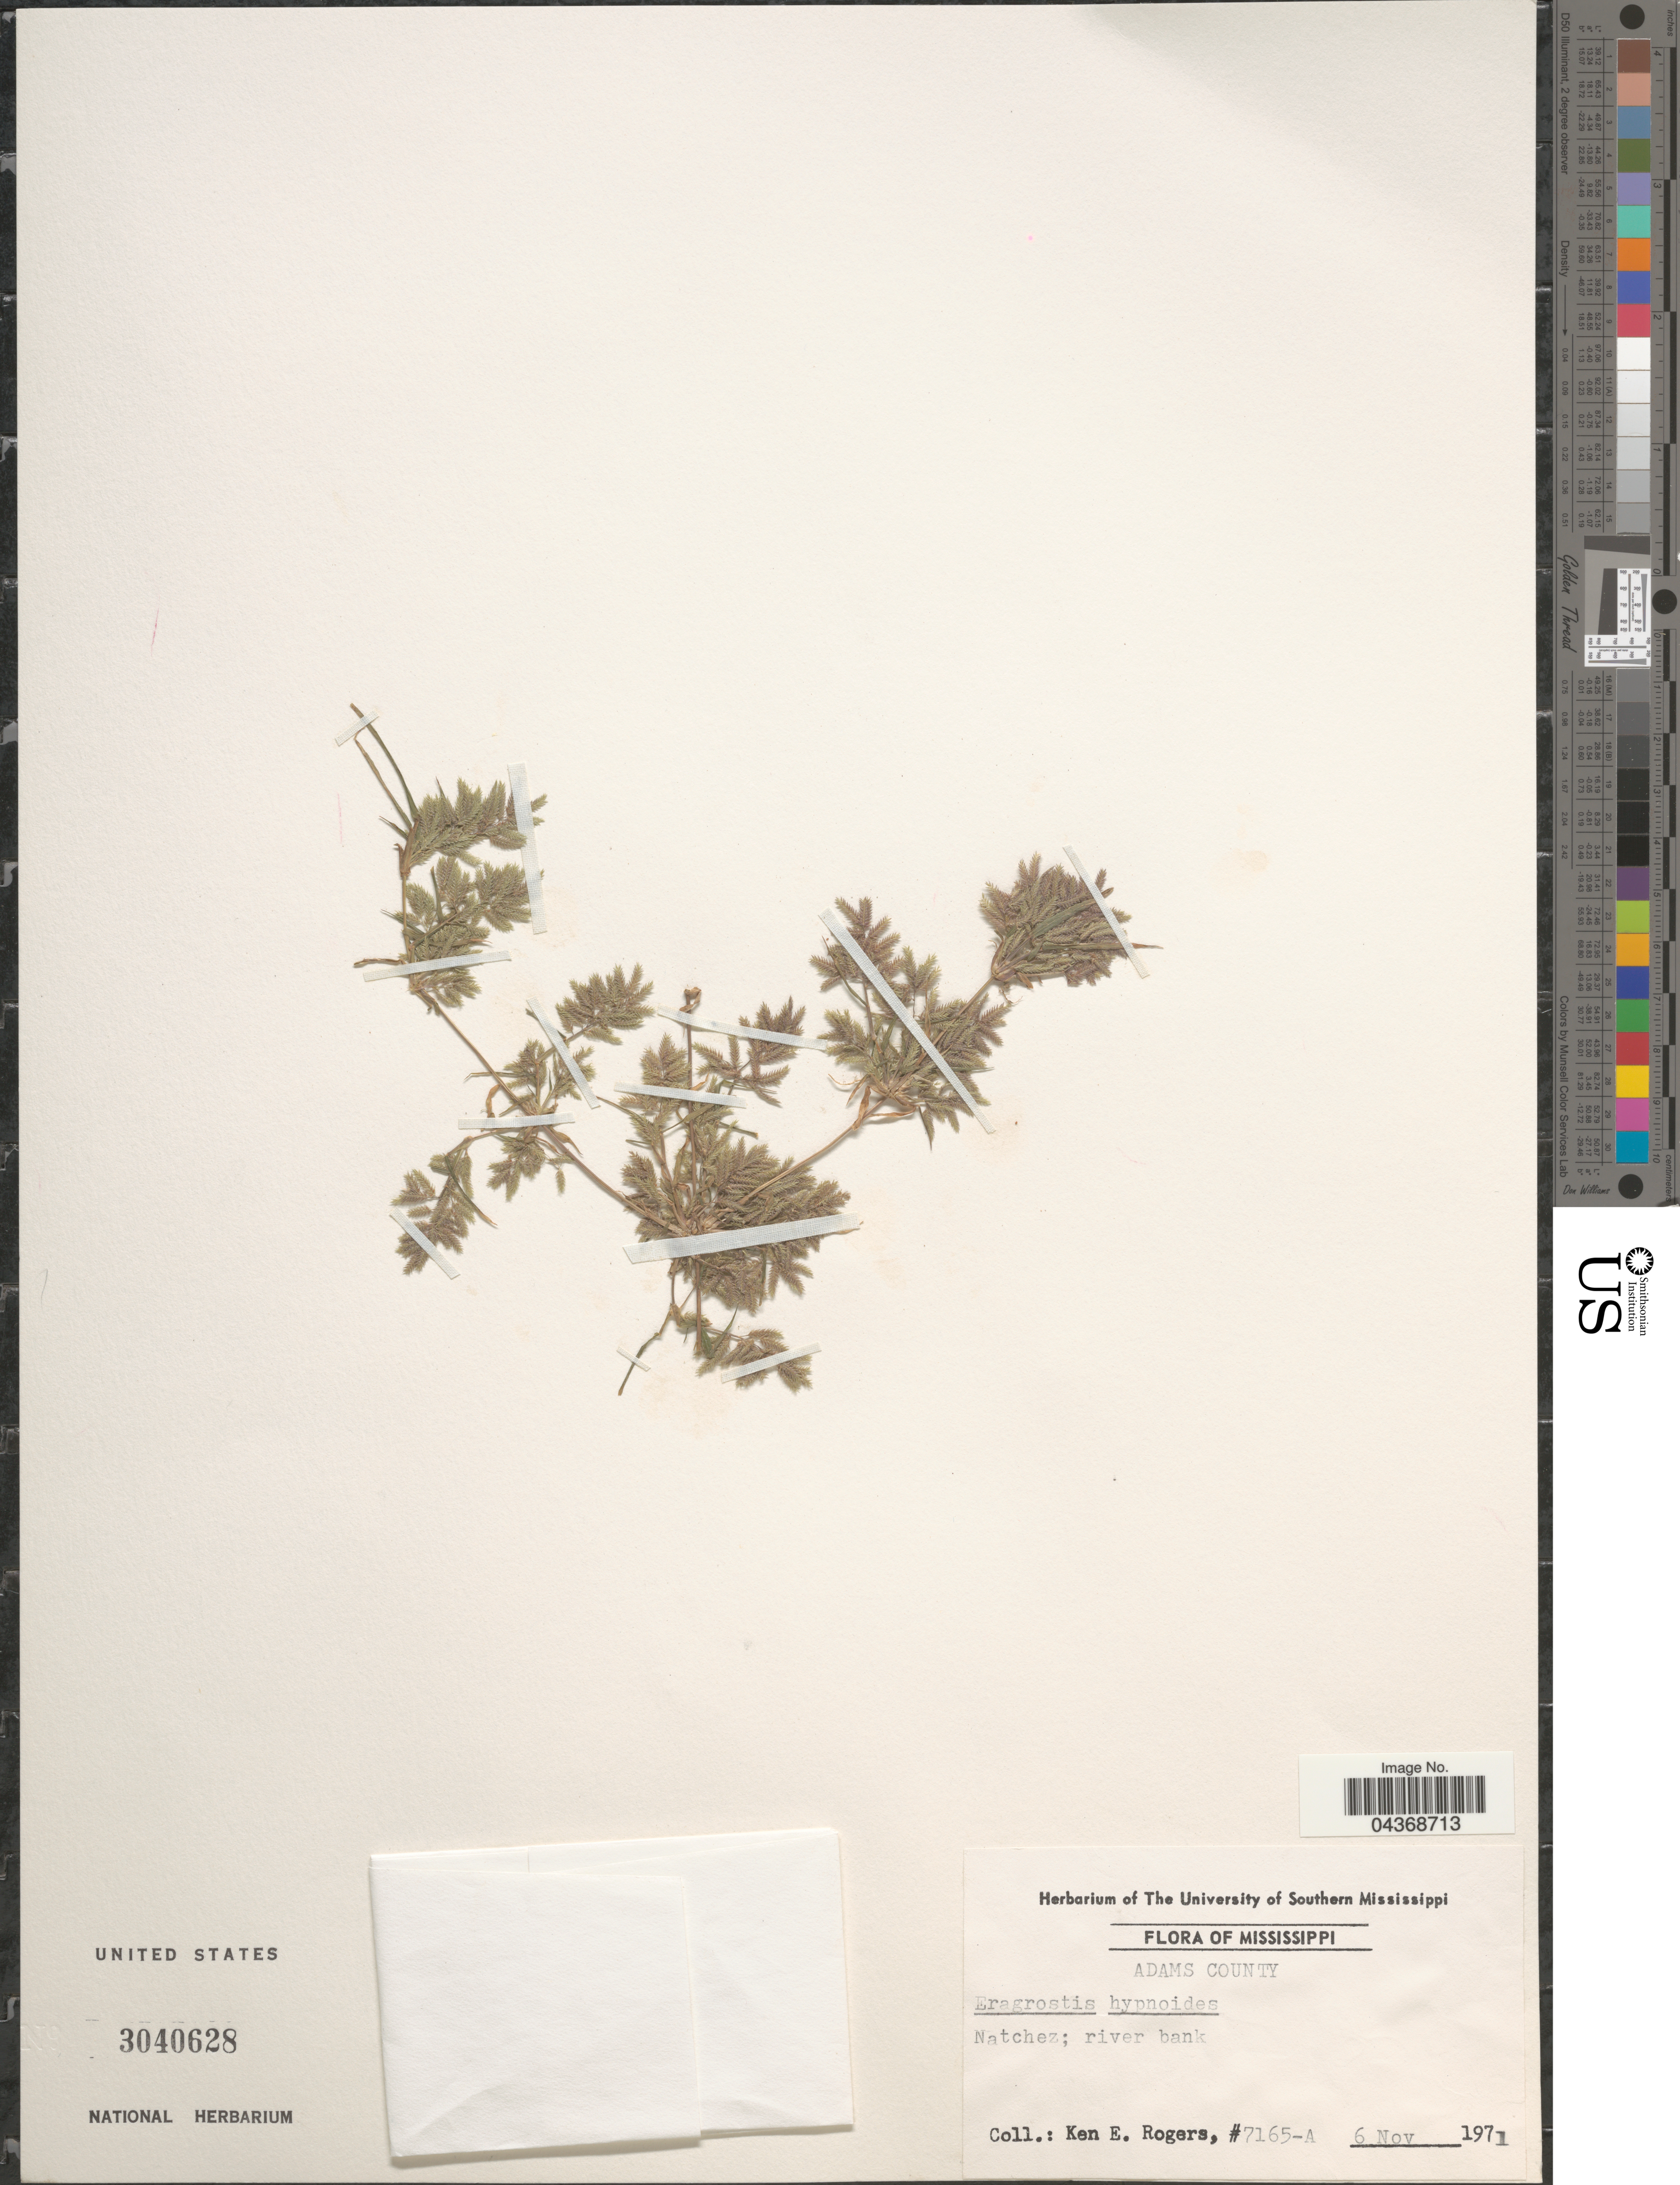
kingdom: Plantae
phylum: Tracheophyta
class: Liliopsida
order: Poales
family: Poaceae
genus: Eragrostis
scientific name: Eragrostis hypnoides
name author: (Lam.) Britton, Stearns & Poggenb.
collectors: K. Rogers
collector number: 7165-A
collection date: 1971-11-06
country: United States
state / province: Mississippi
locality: Adams County. Natchez; river bank.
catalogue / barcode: US 3040628